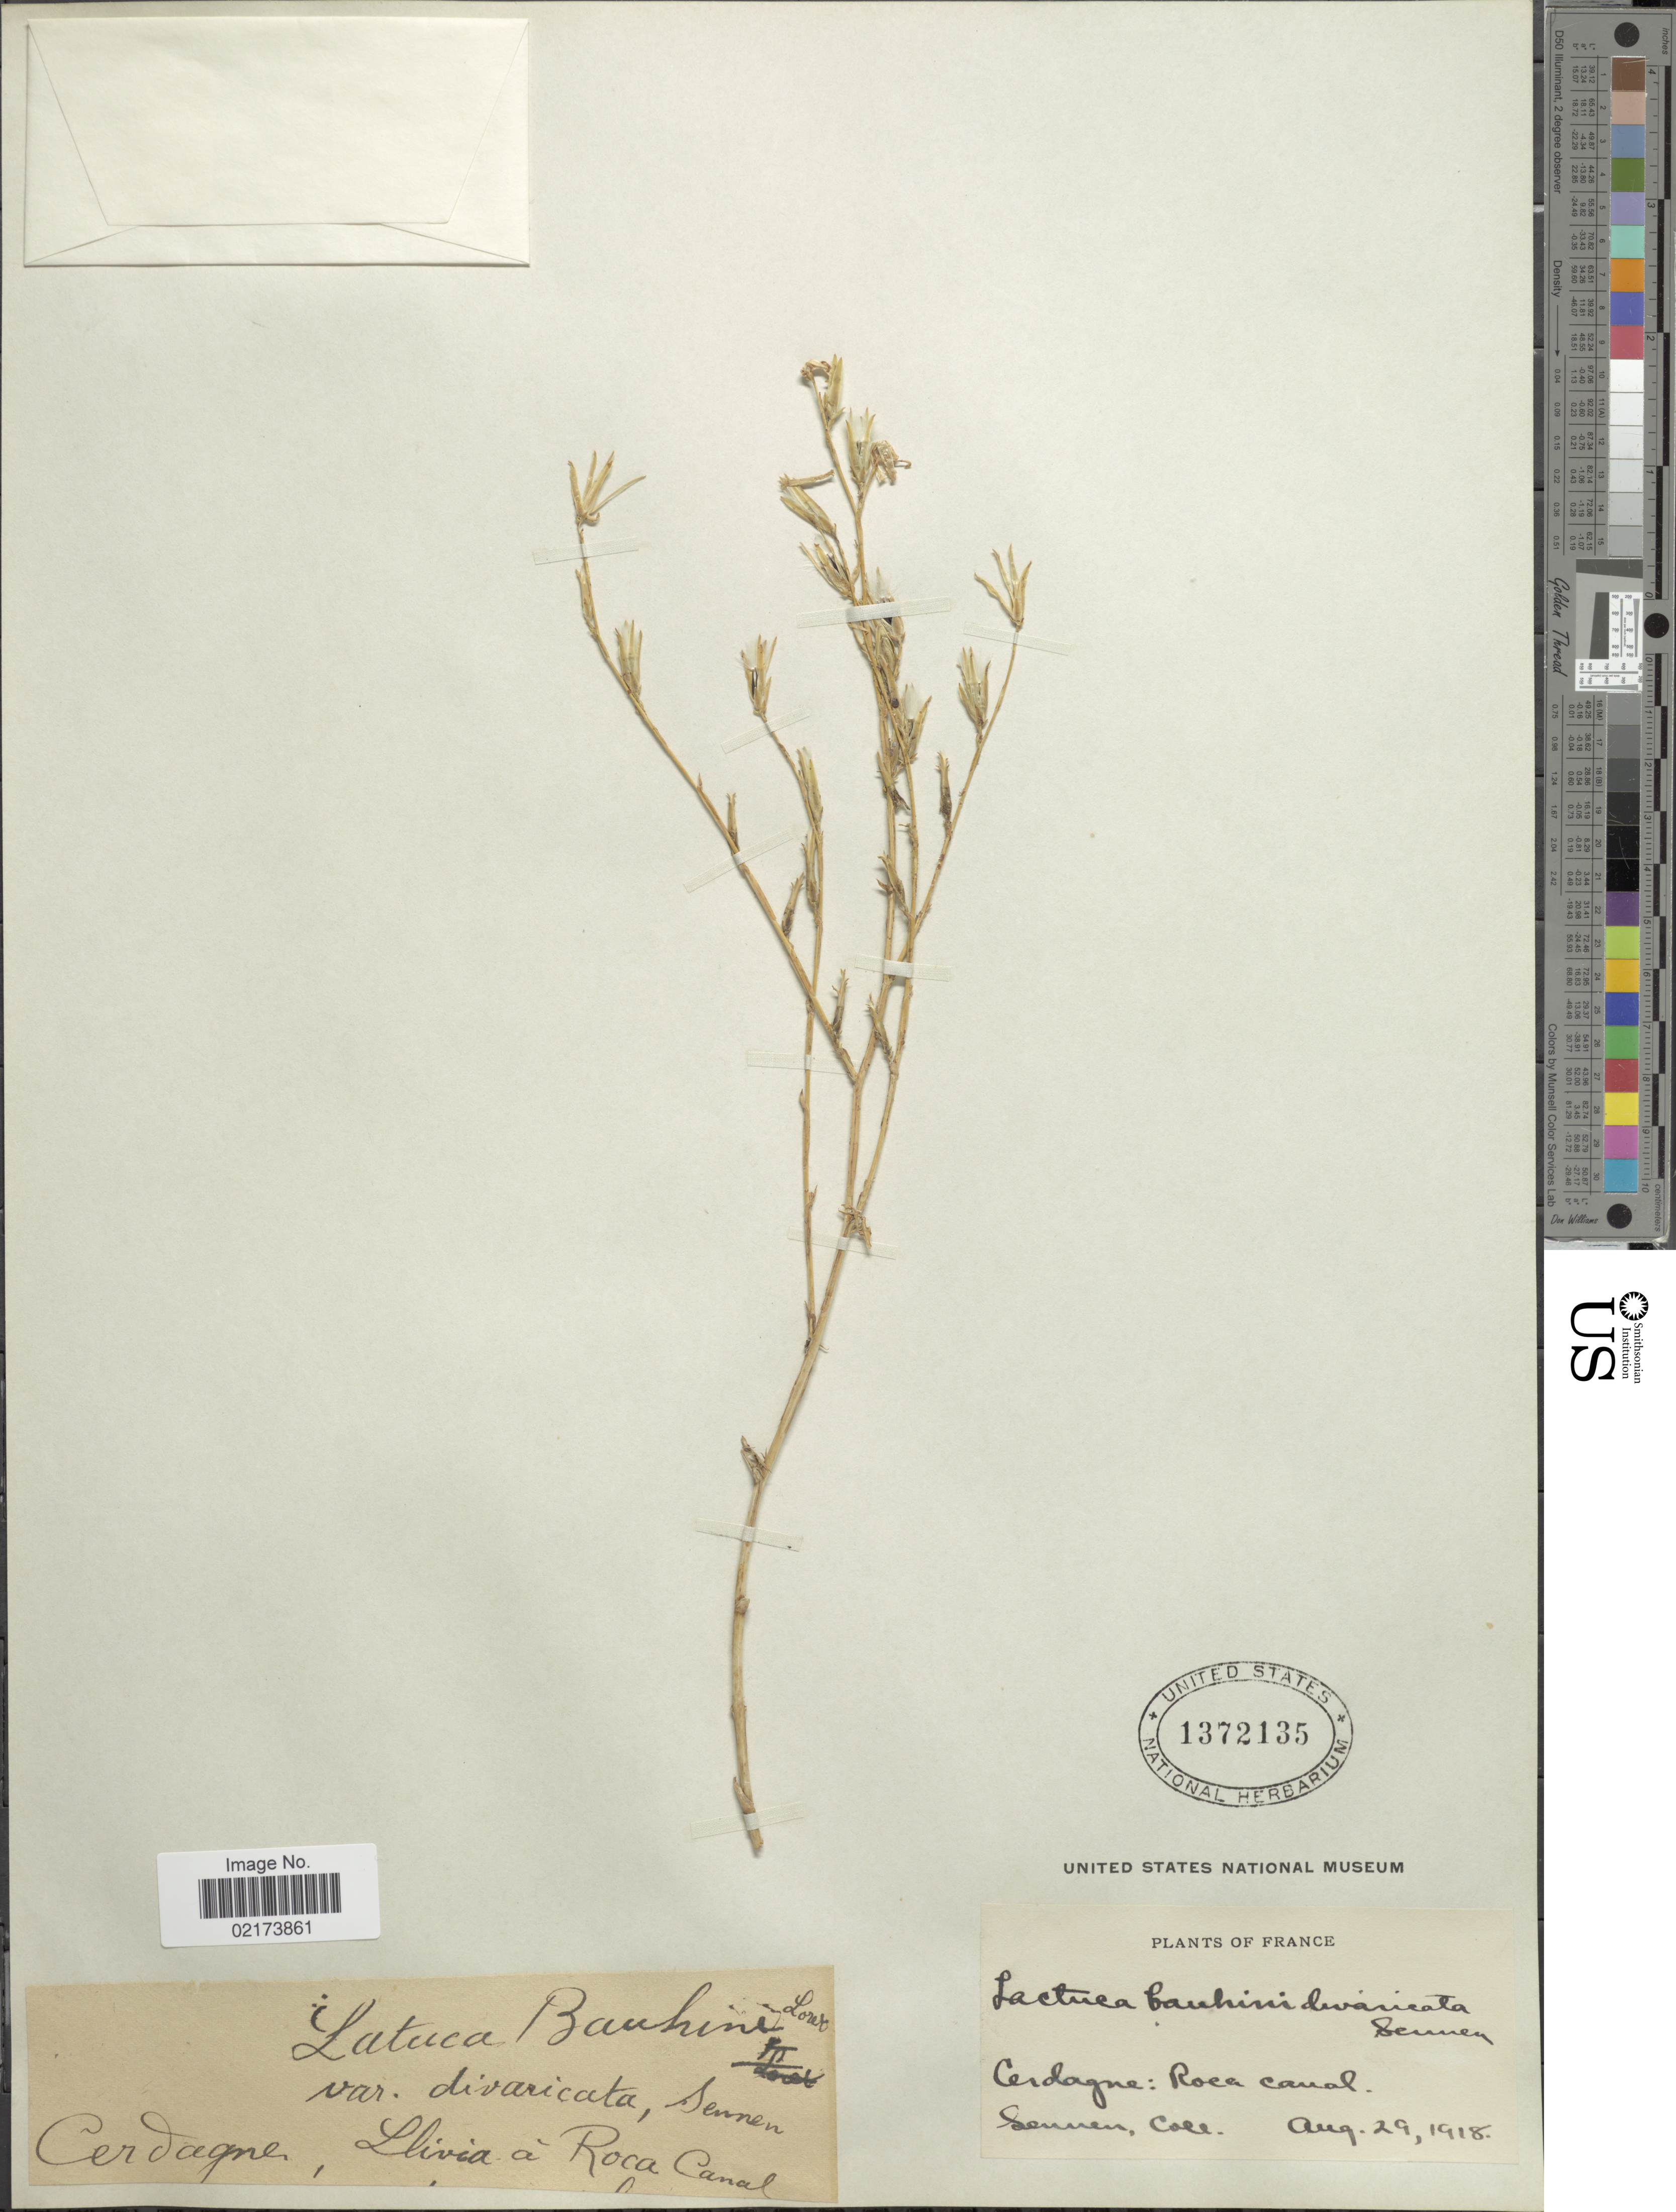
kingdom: Plantae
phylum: Tracheophyta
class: Magnoliopsida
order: Asterales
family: Asteraceae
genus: Lactuca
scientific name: Lactuca bauhini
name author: Loret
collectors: E. Sennen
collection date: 1918-08-29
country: Spain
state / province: Islas Baleares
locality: Roca Canal, Llivia a Roca Canal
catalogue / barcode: US 1372135